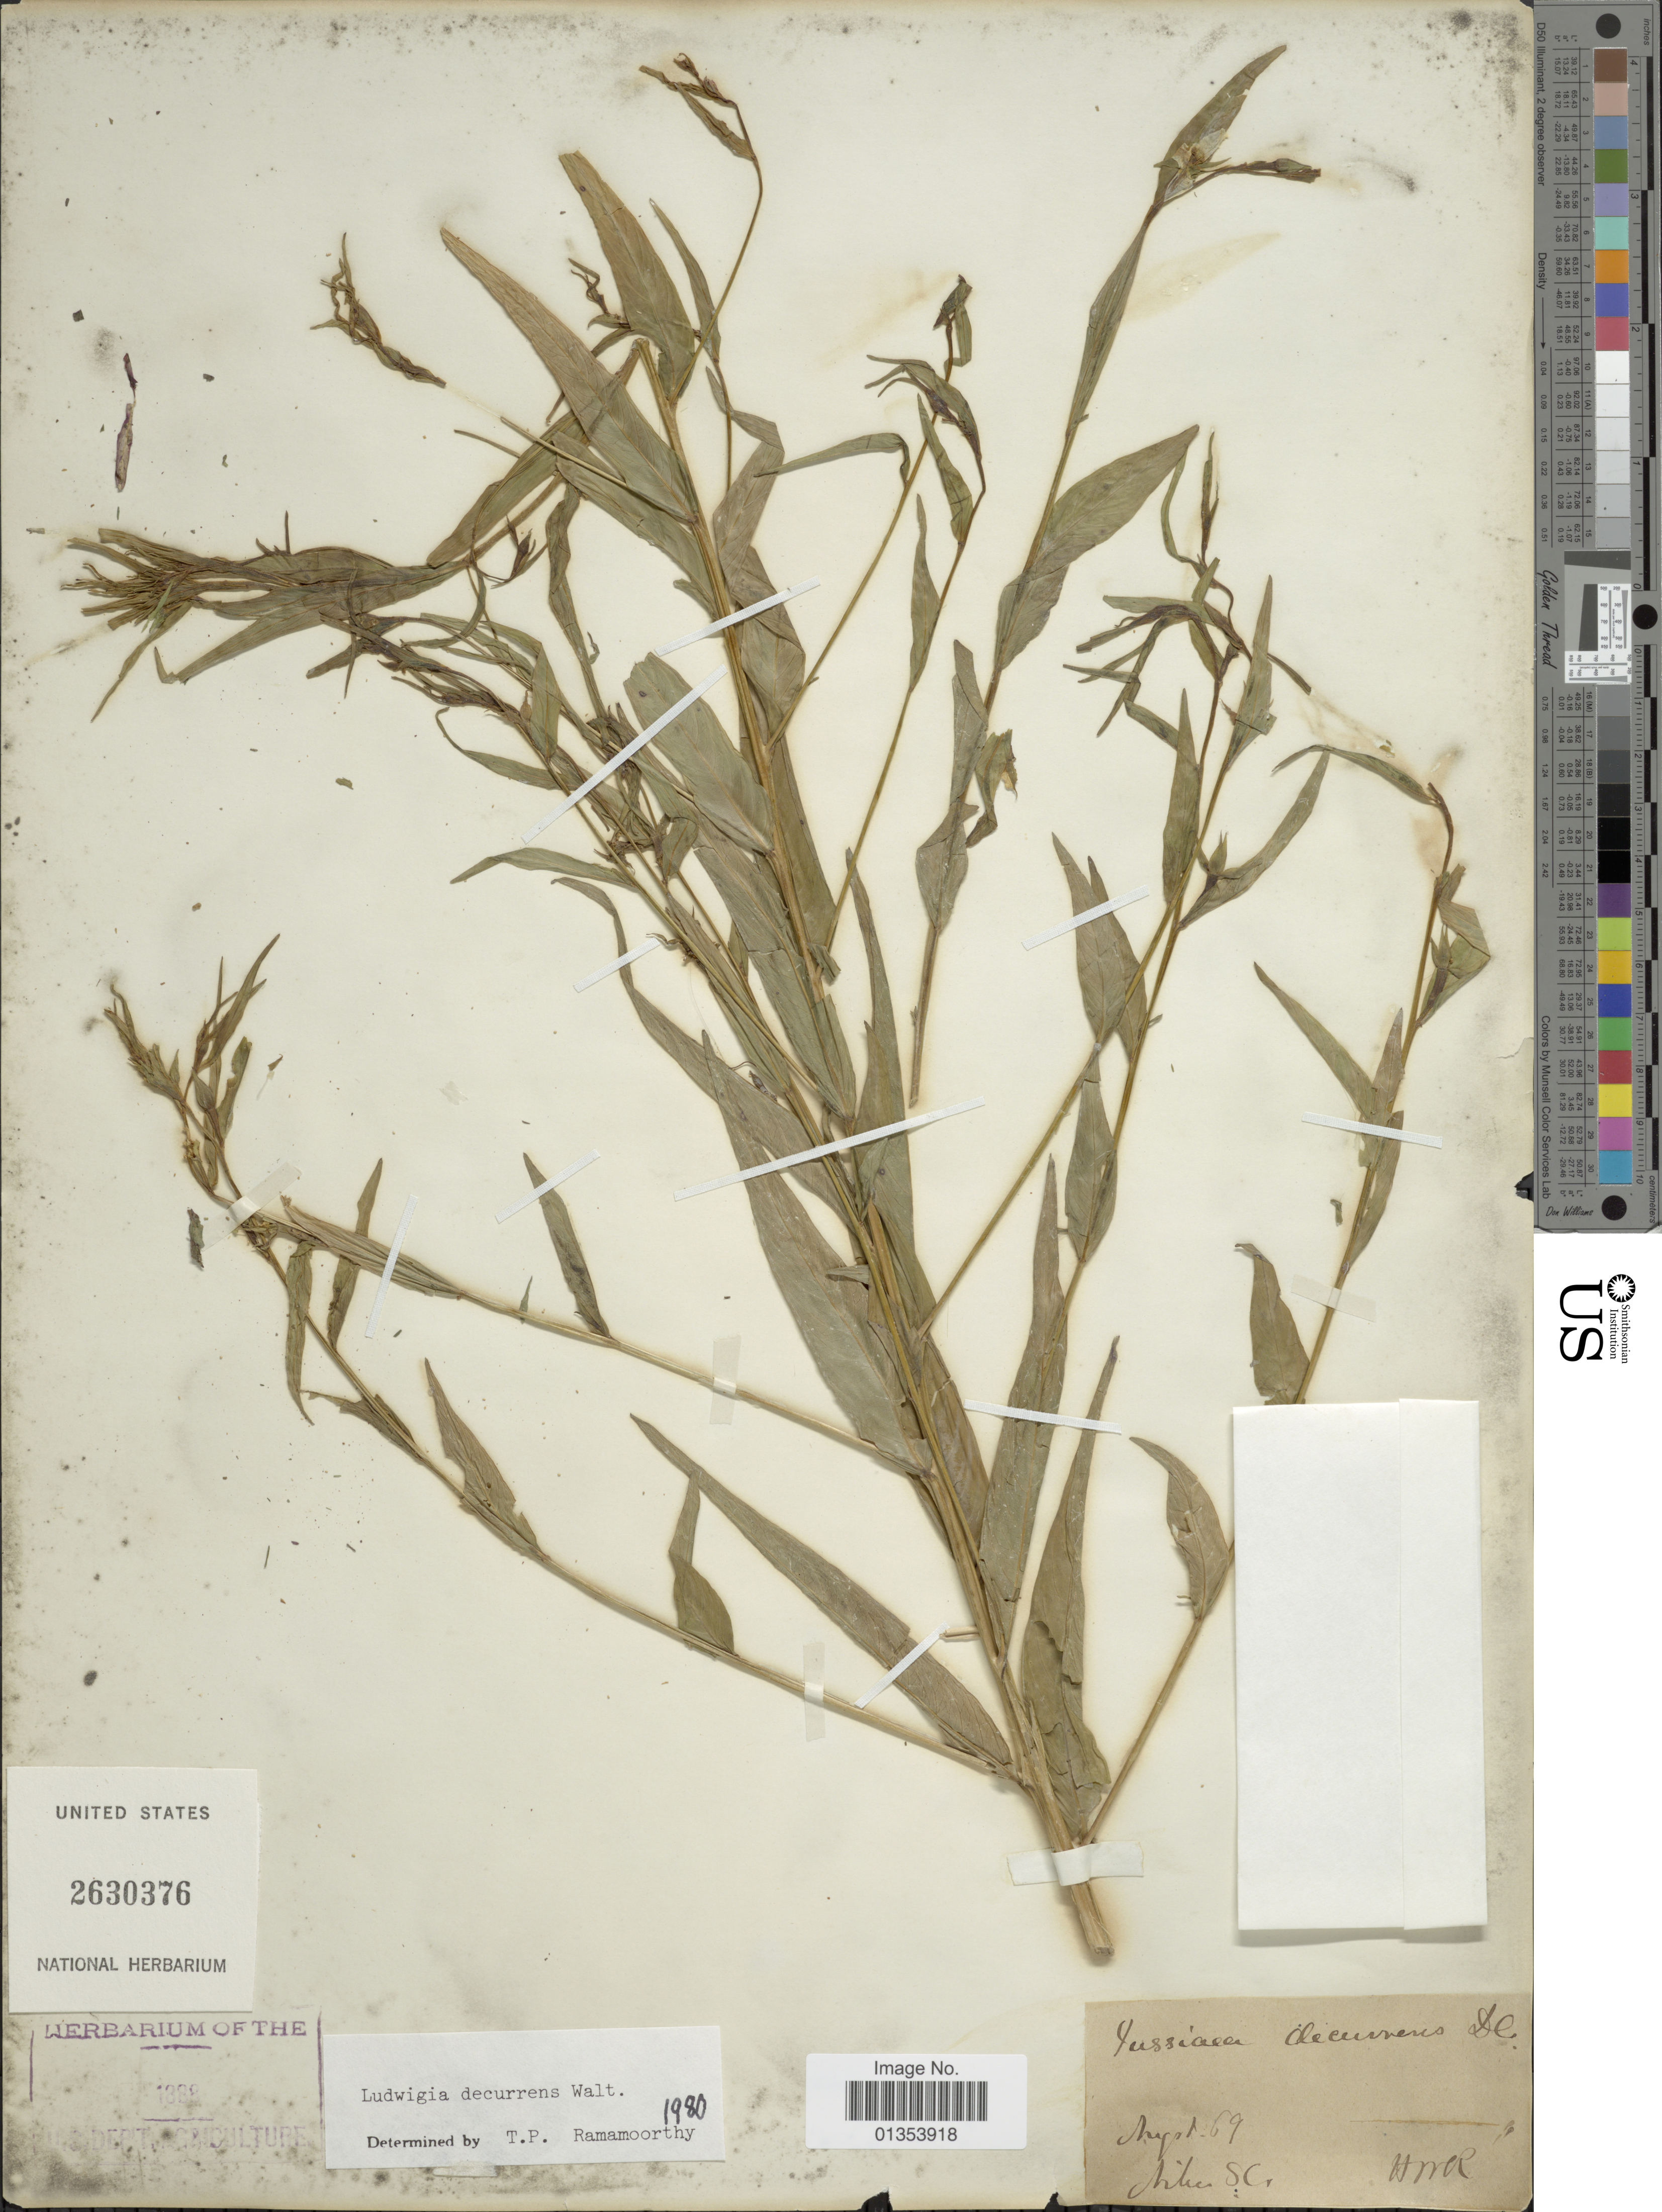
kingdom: Plantae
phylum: Tracheophyta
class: Magnoliopsida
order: Myrtales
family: Onagraceae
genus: Ludwigia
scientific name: Ludwigia decurrens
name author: Walter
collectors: H. W. R.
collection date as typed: Transcribed d/m/y: /8/69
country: United States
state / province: South Carolina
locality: Aiken SC.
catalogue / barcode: US 2630376